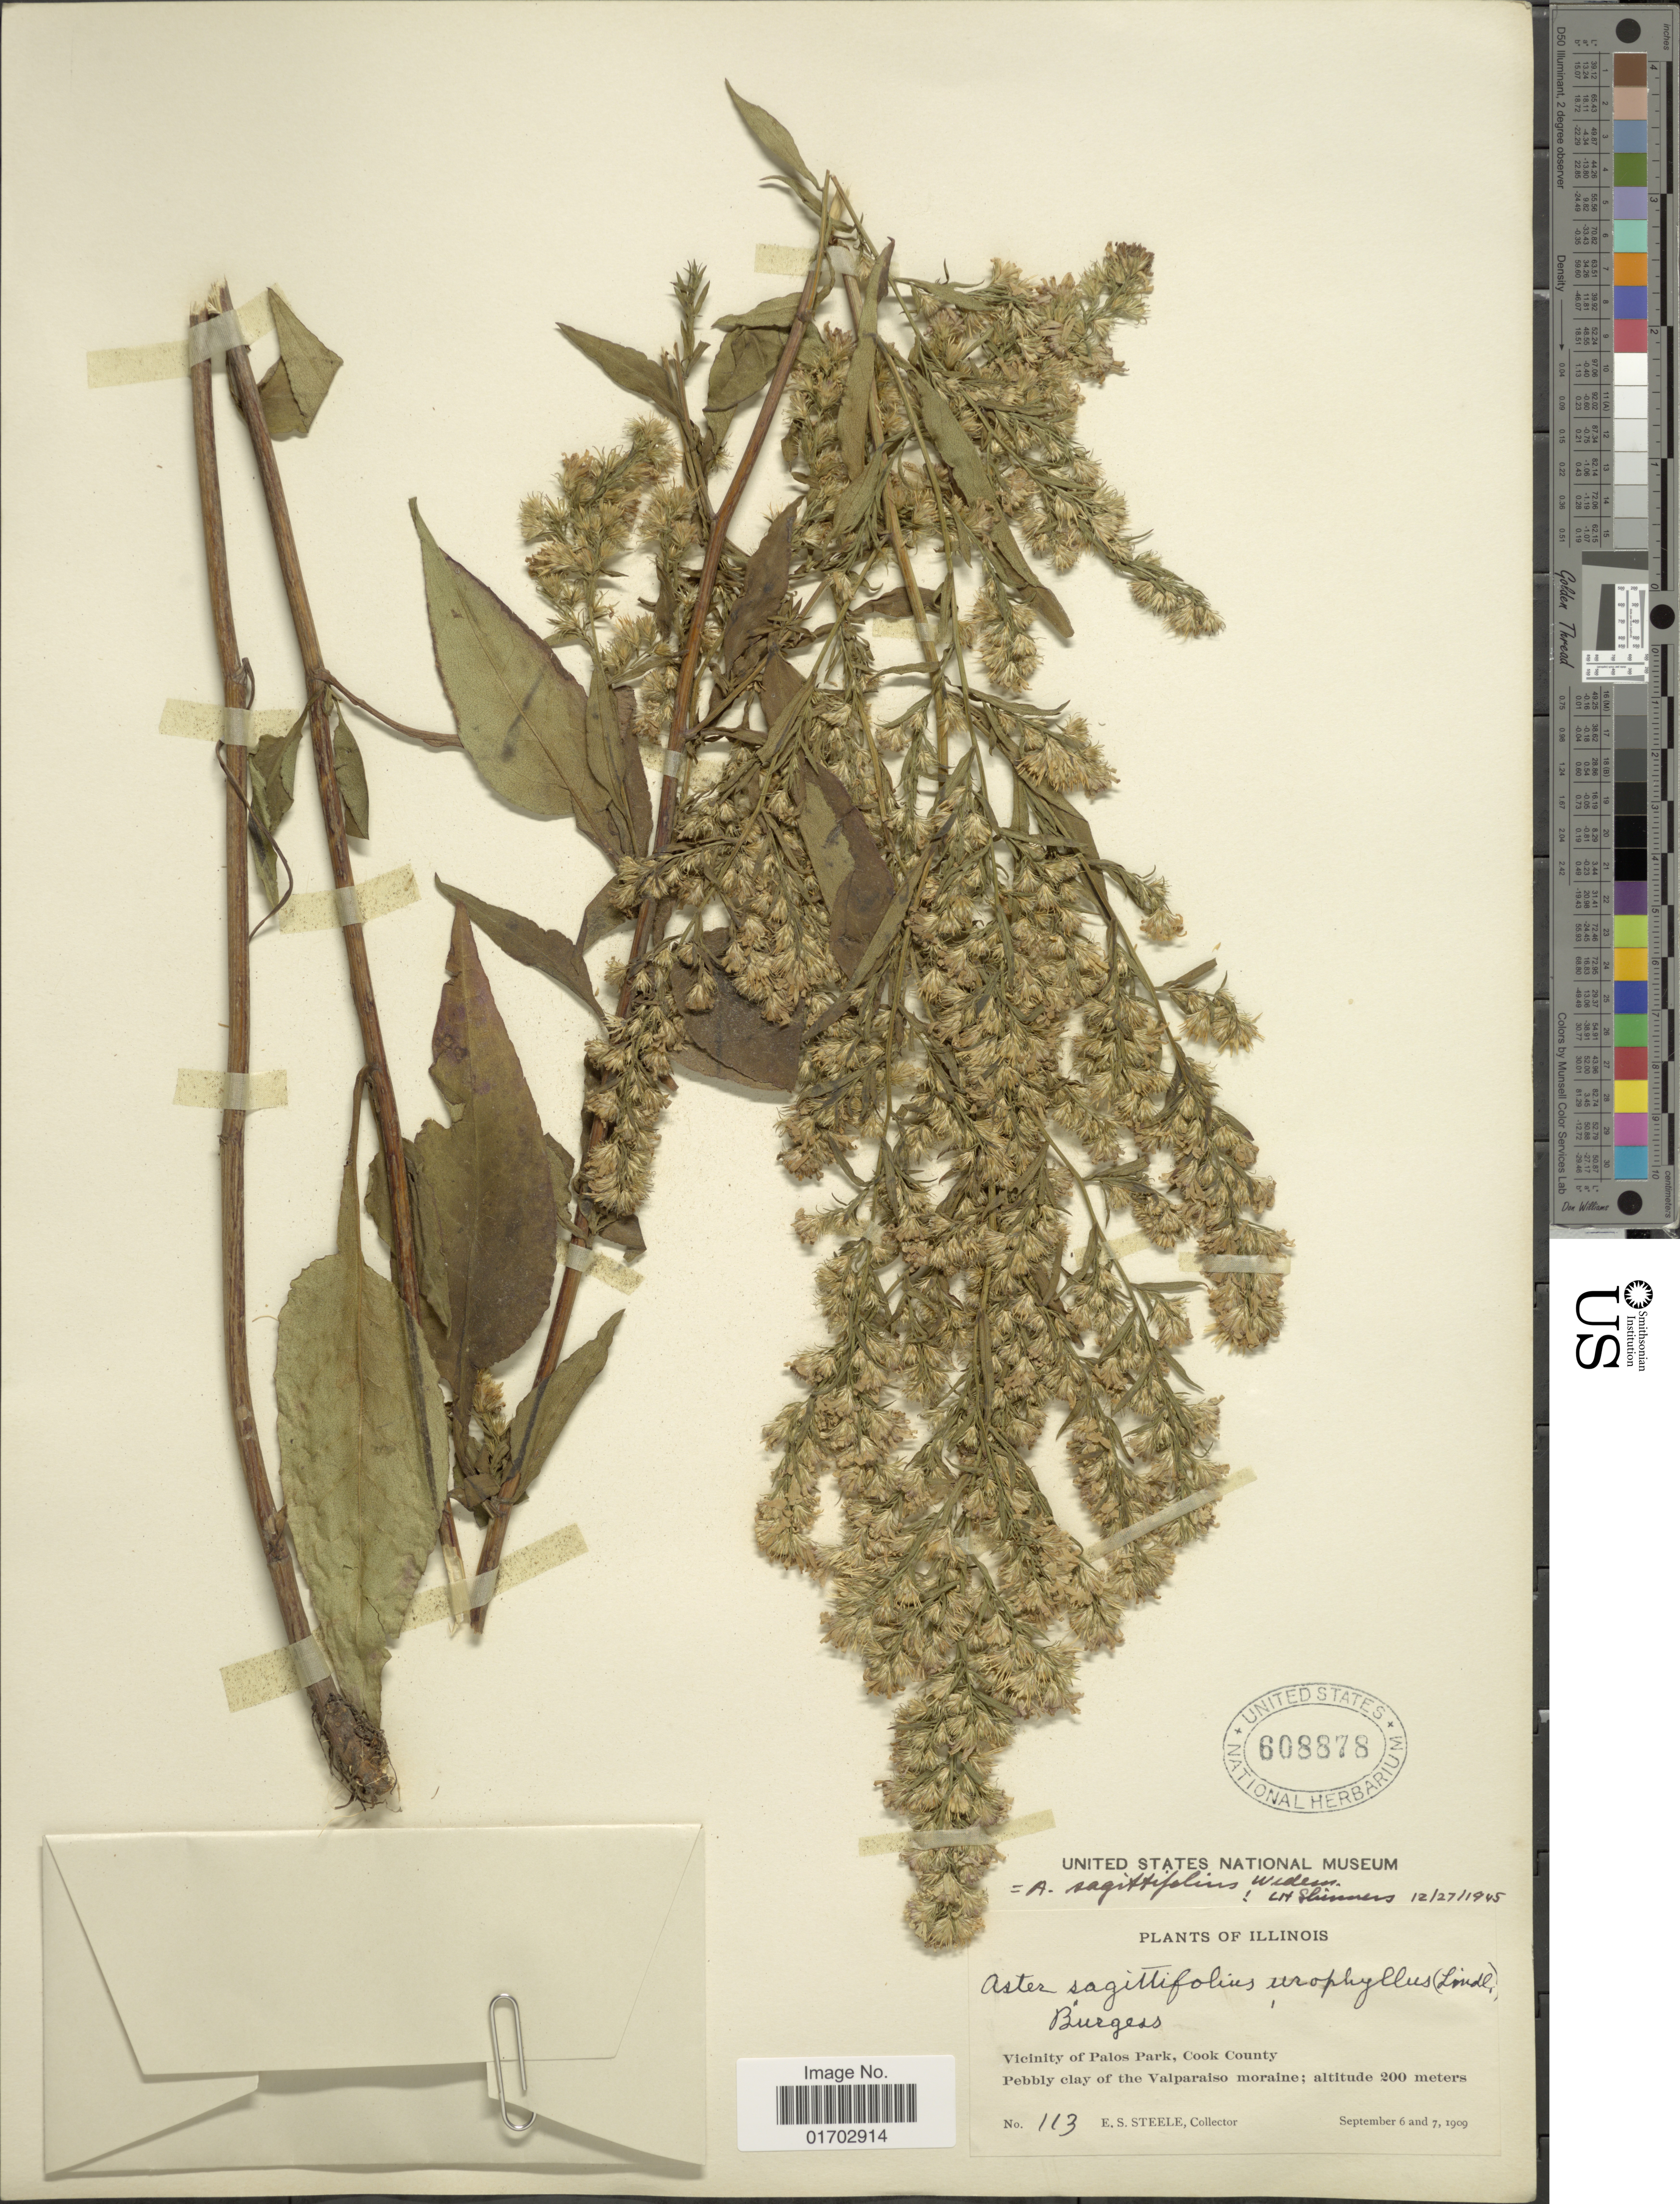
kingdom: Plantae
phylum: Tracheophyta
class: Magnoliopsida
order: Asterales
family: Asteraceae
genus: Symphyotrichum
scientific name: Symphyotrichum sagittifolium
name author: (Wedem. ex Willd.) G.L. Nesom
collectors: E. Steele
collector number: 113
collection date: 1909-09-06/1909-09-07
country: United States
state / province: Illinois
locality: Burgers, vicinity of Palos park, Cook, County Pebbly clay of the Valparaiso moraine.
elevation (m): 200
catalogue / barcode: US 608878